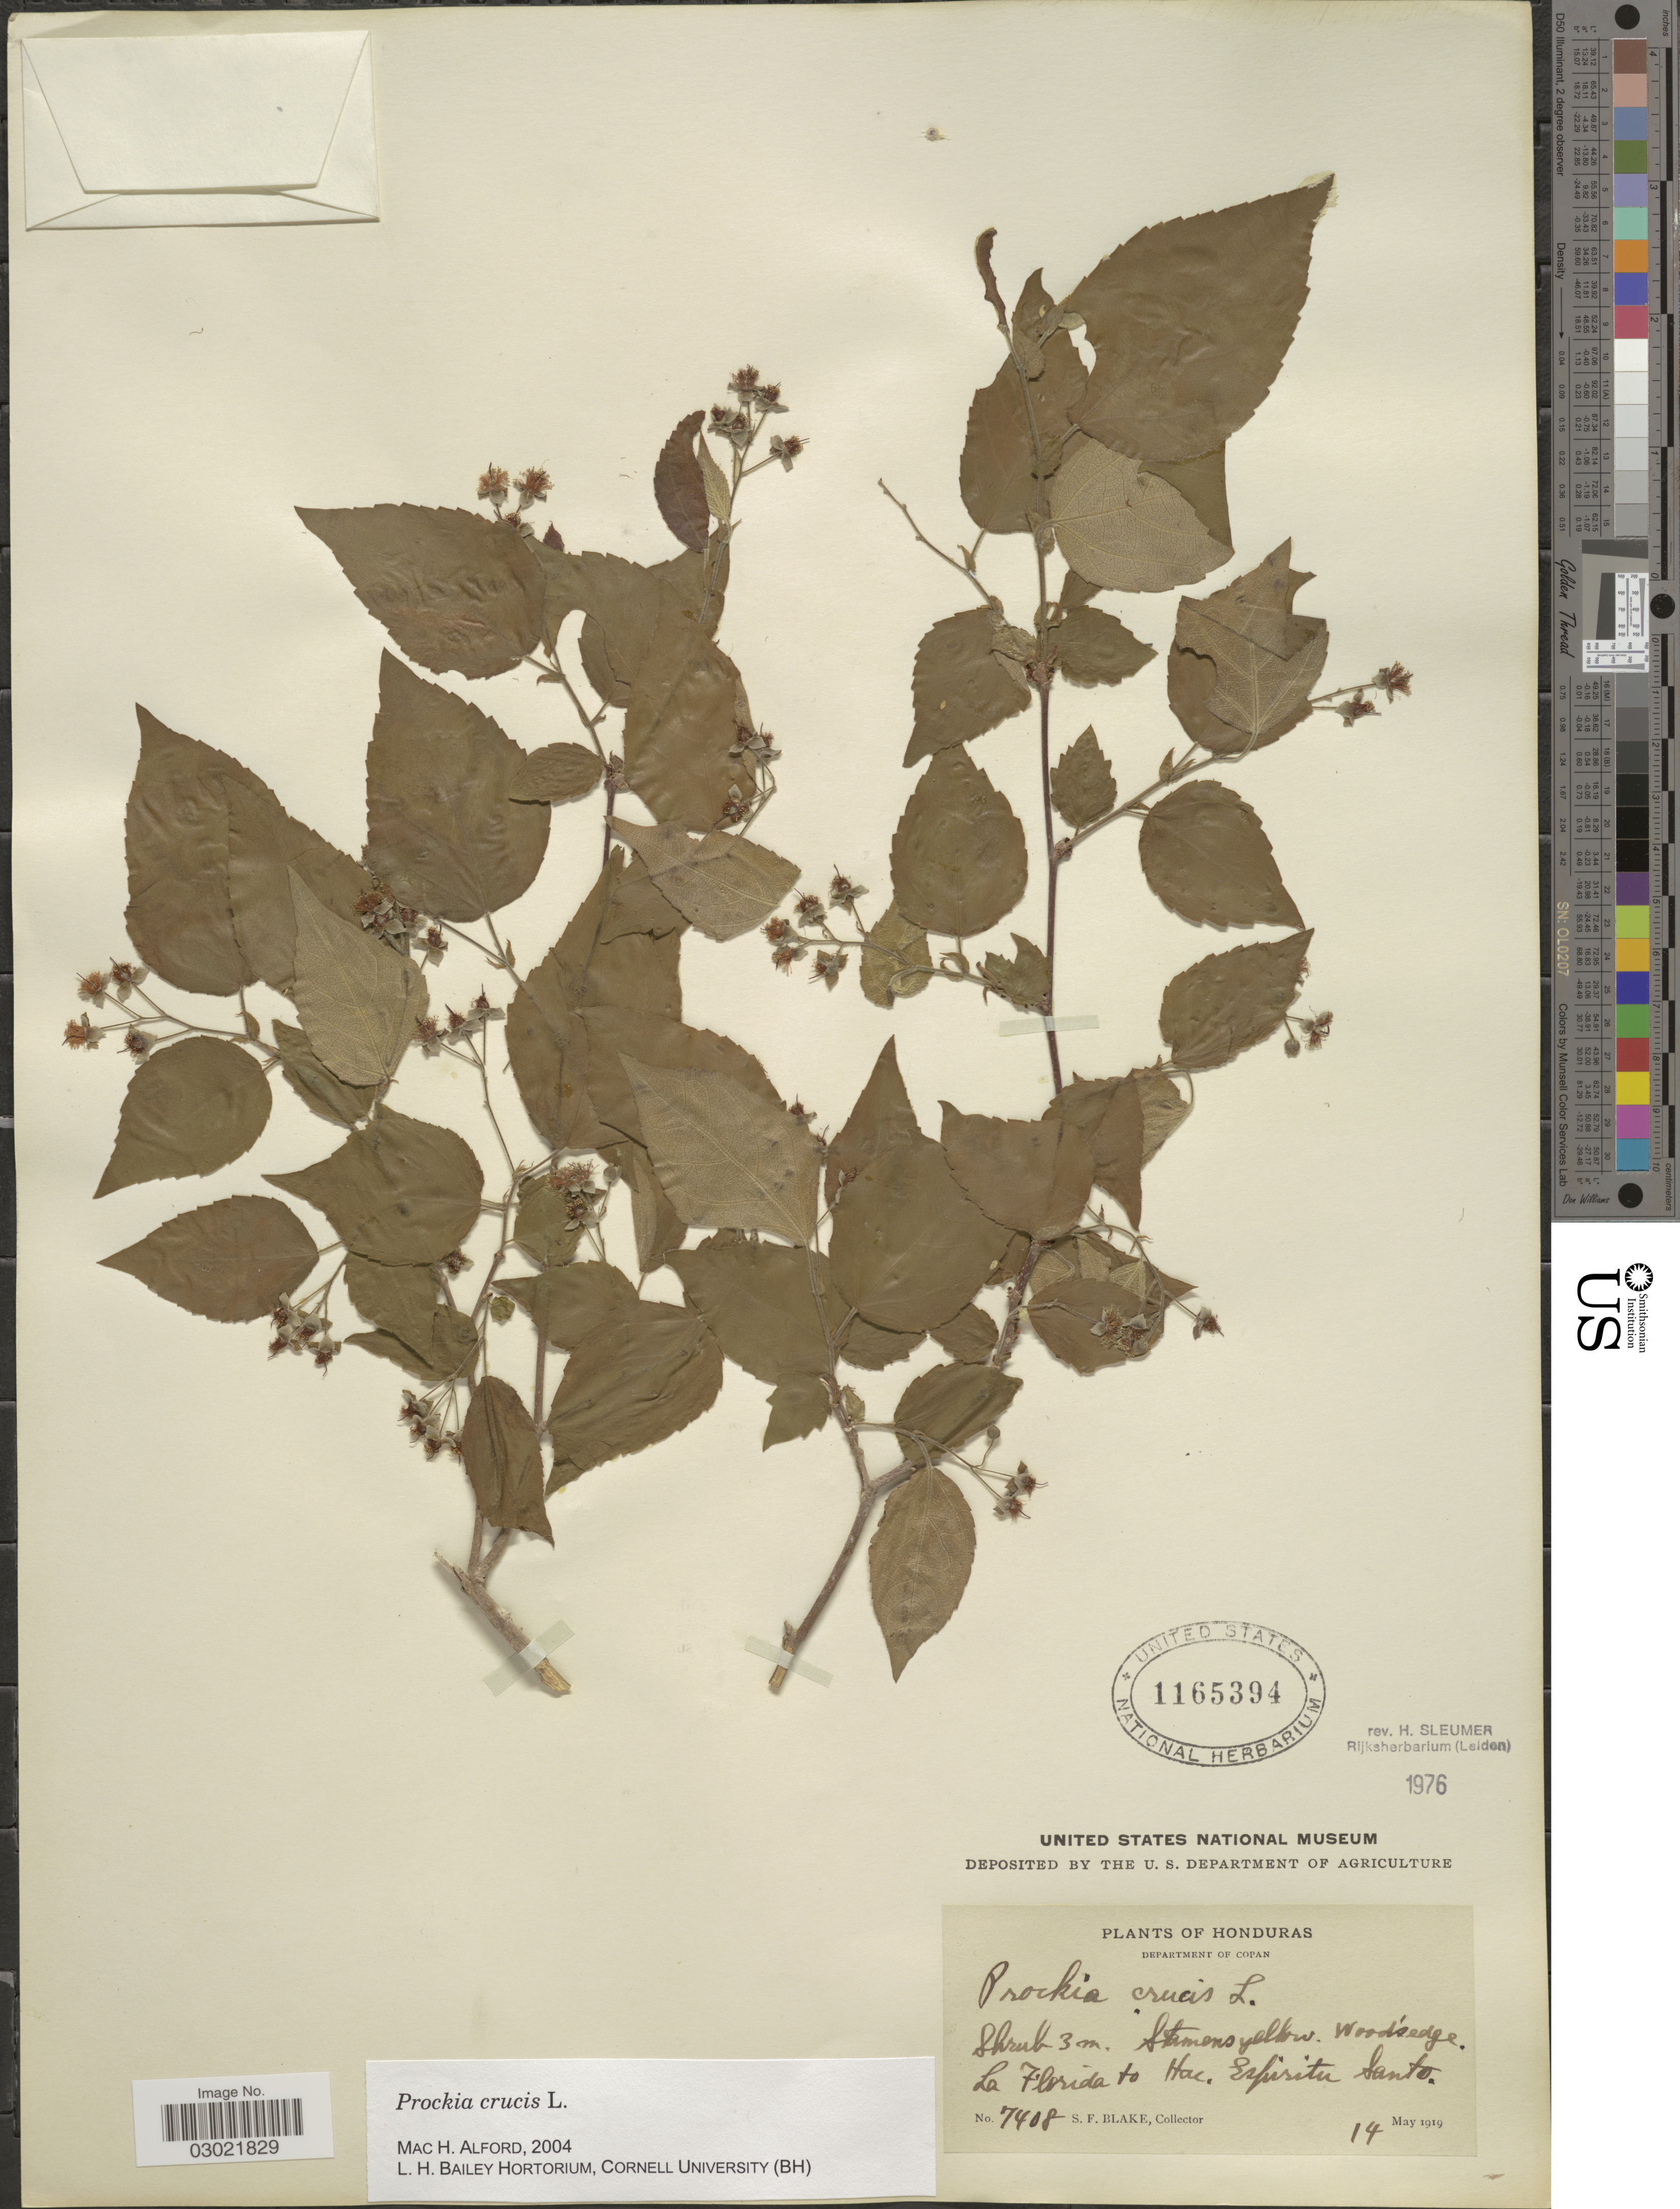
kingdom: Plantae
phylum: Tracheophyta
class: Magnoliopsida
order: Malpighiales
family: Salicaceae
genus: Prockia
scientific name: Prockia crucis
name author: P. Browne ex L.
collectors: S. Blake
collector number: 7408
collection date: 1919-05-14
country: Honduras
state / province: Copán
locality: Department of Copan. La Florida to Hac. Espiritu Santo.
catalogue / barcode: US 1165394